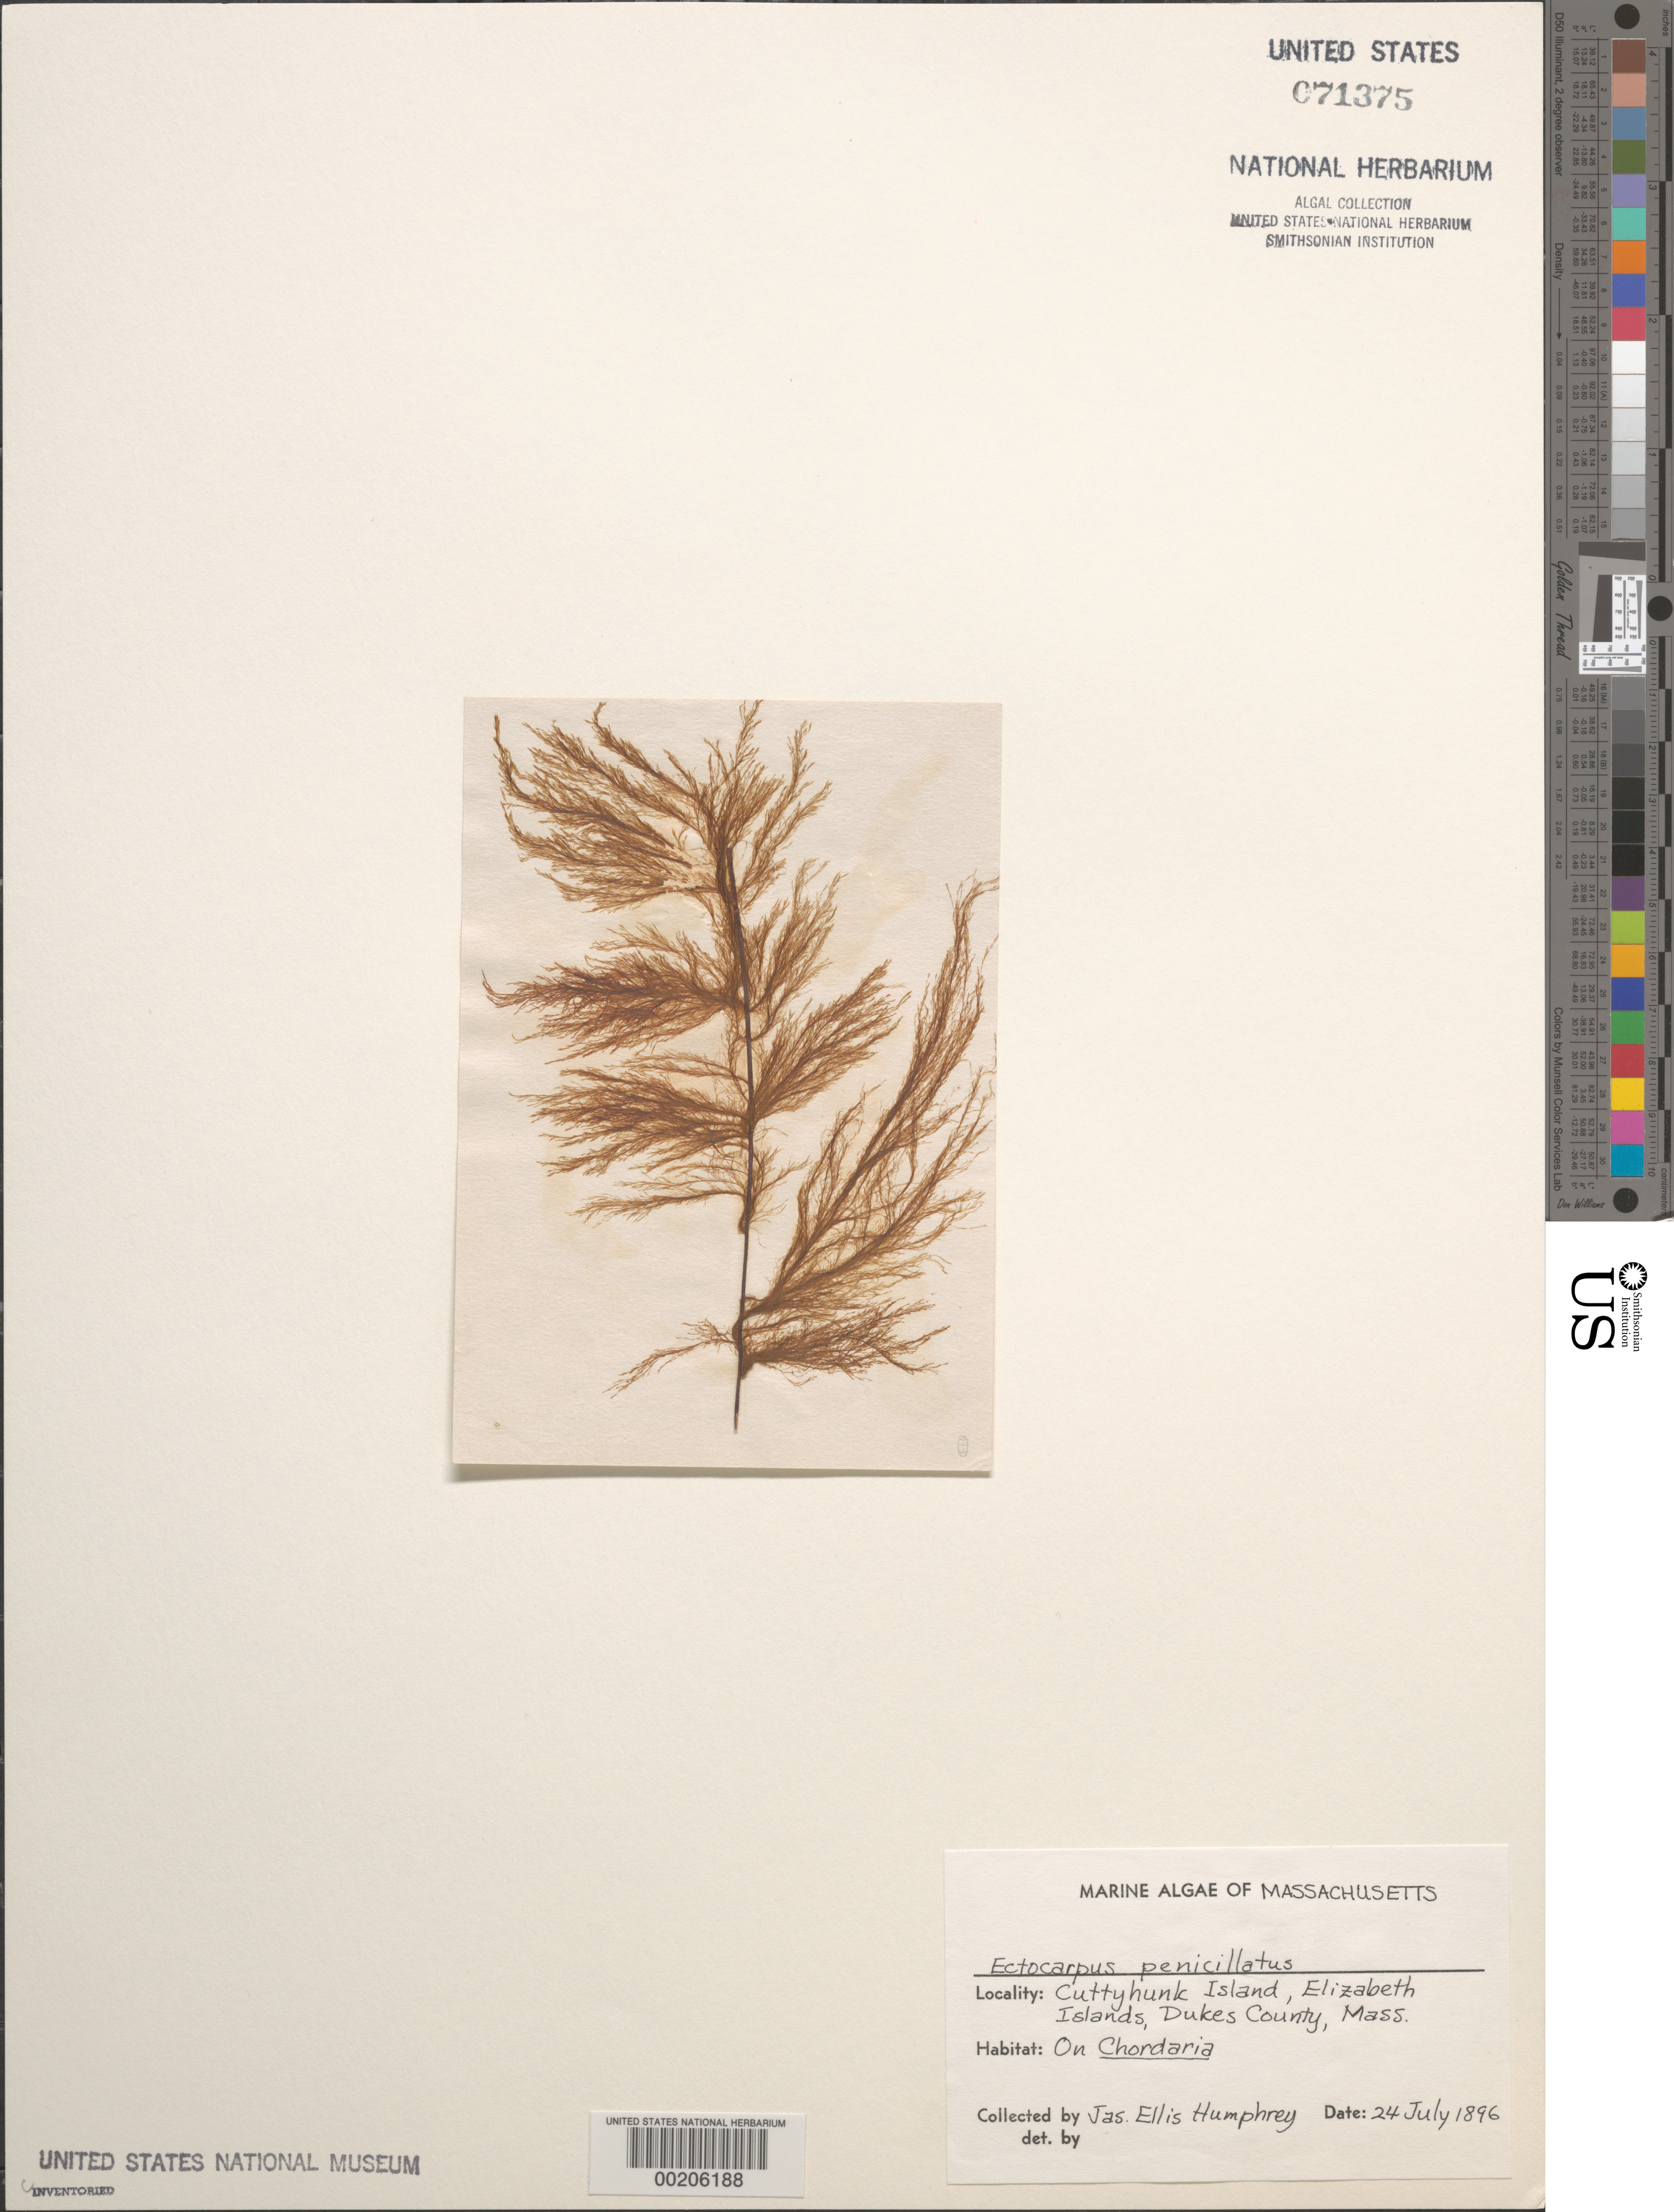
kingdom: Chromista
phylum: Ochrophyta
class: Phaeophyceae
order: Ectocarpales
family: Ectocarpaceae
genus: Ectocarpus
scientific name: Ectocarpus penicillatus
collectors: J. Humphrey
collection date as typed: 24 Jul 1896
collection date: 1896-07-24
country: United States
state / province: Massachusetts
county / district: Dukes County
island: Cuttyhunk Island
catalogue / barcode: US 71375